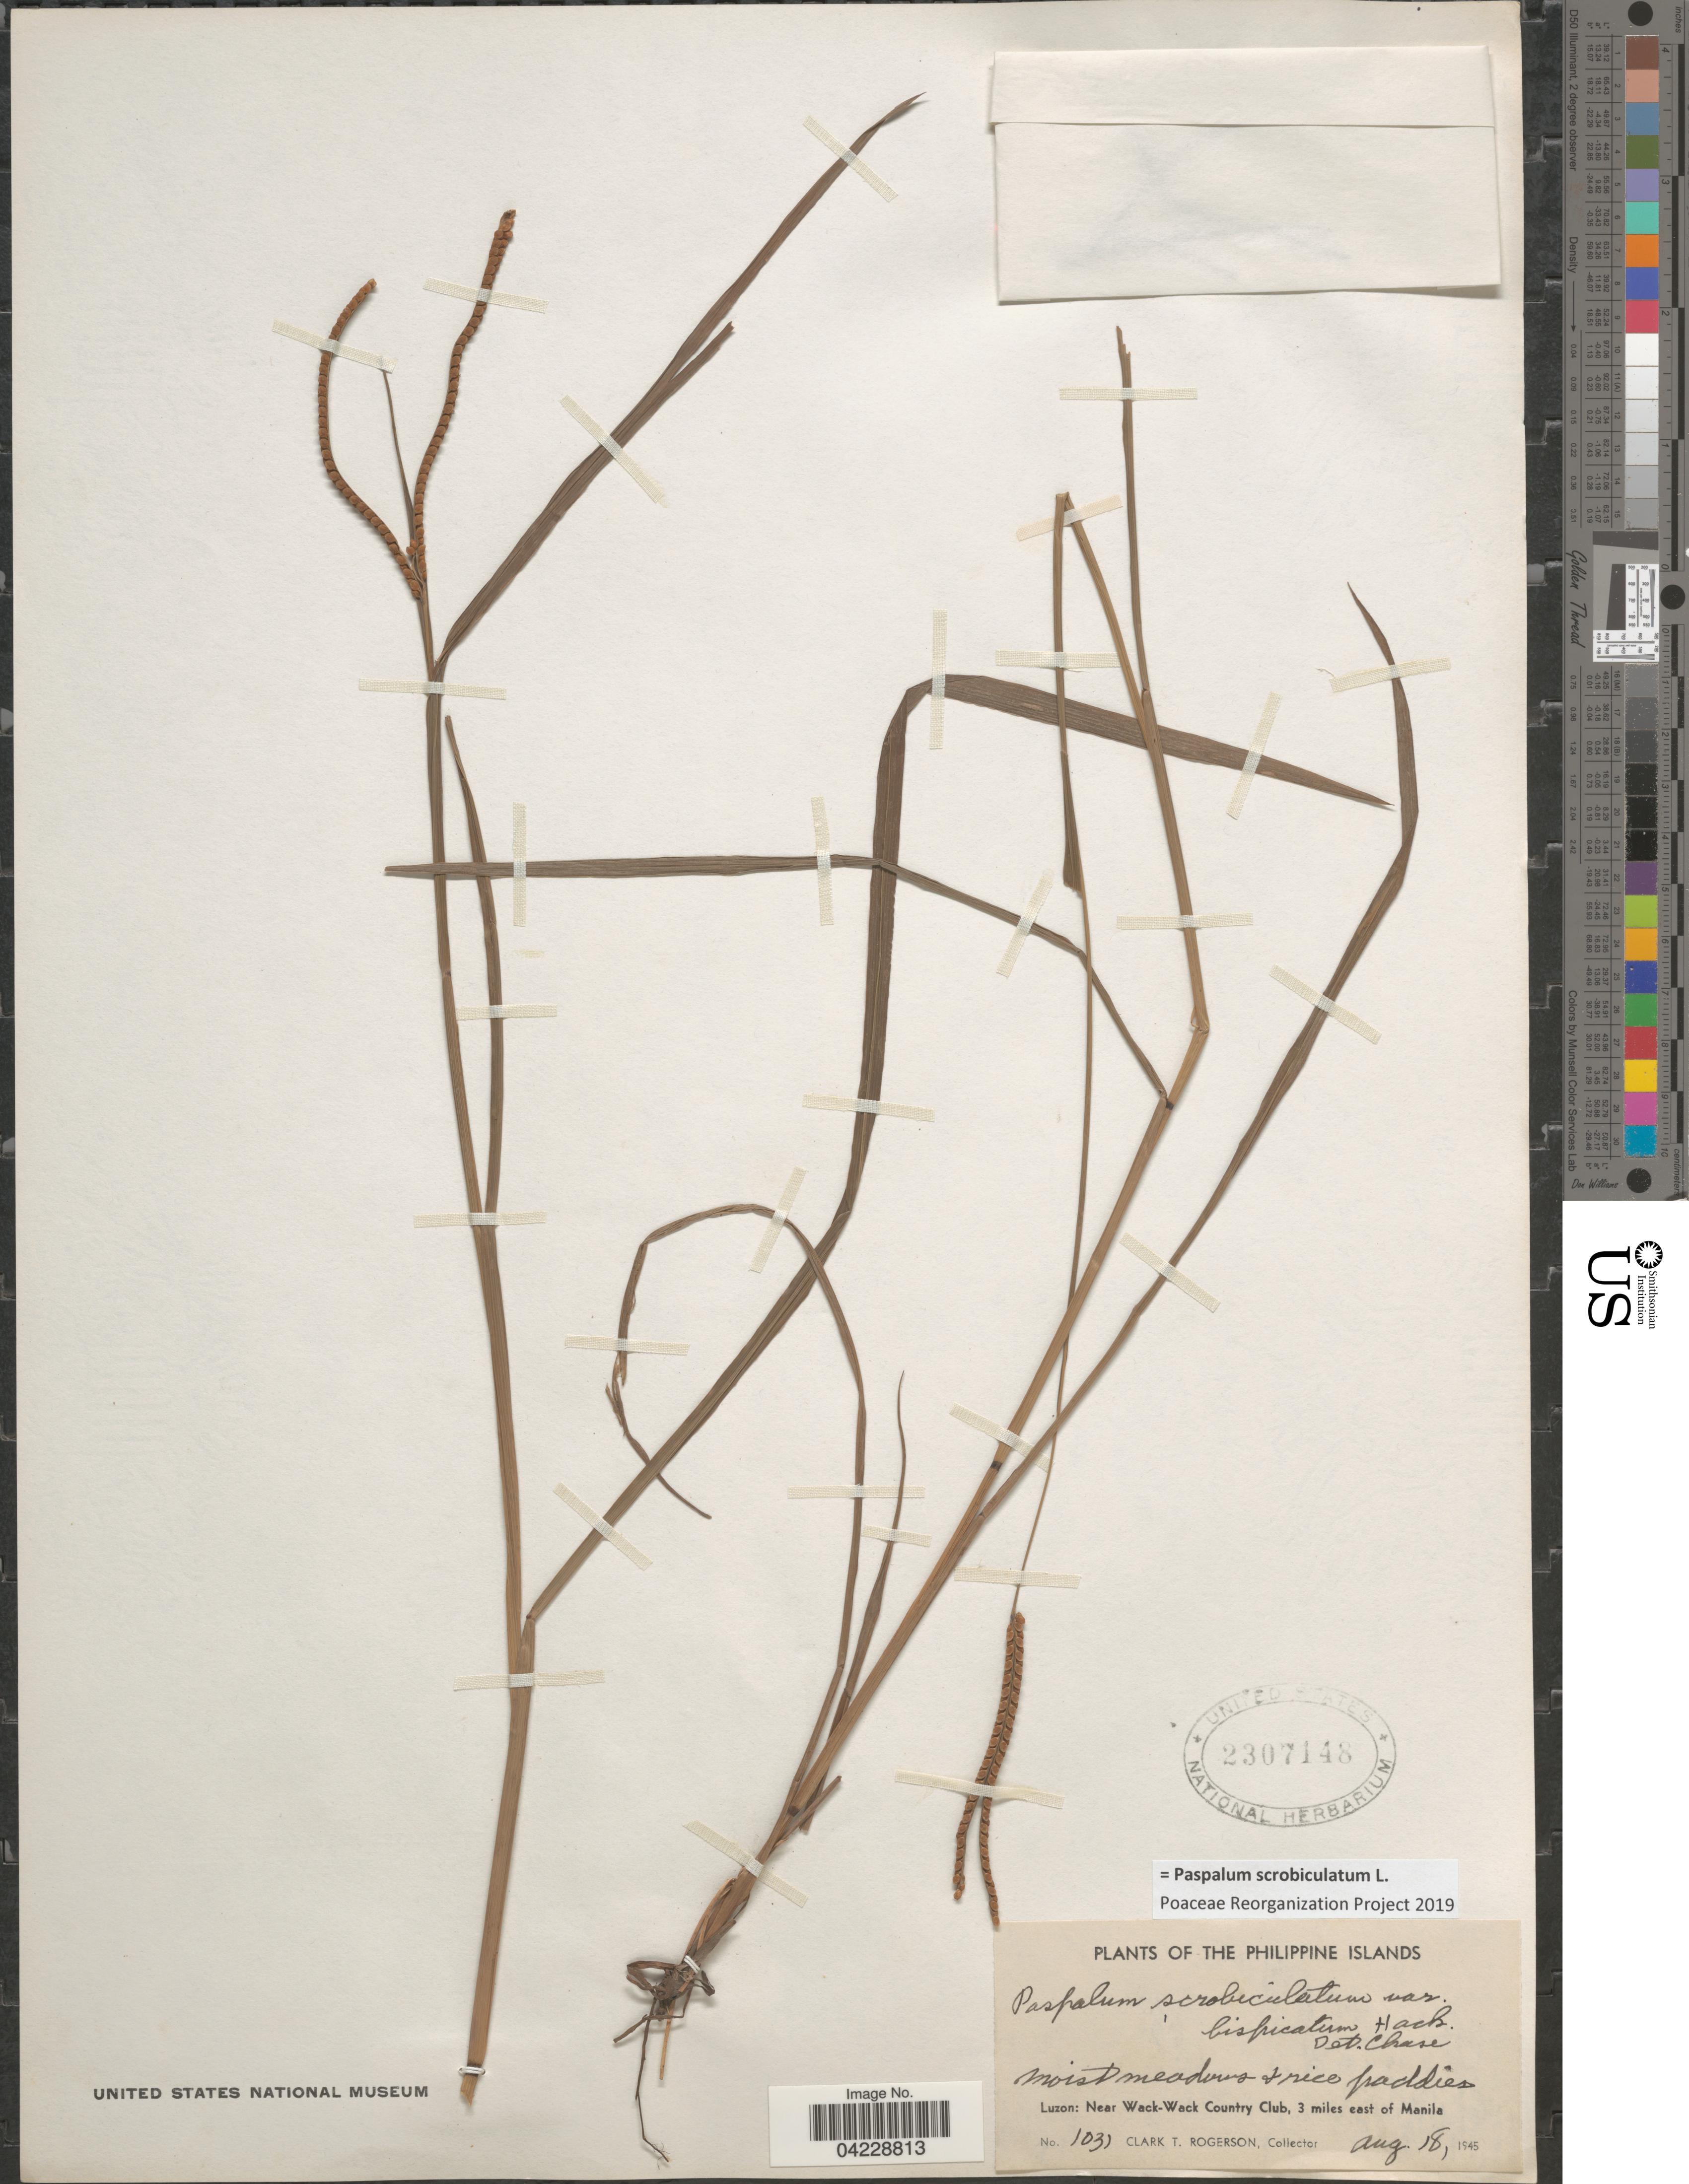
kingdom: Plantae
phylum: Tracheophyta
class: Liliopsida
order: Poales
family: Poaceae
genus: Paspalum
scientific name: Paspalum scrobiculatum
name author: L.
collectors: C. Rogerson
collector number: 1031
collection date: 1945-08-18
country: Philippines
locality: Luzon: Near Wack-Wack Country Club, 3 miles east of Manila.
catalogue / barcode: US 2307148